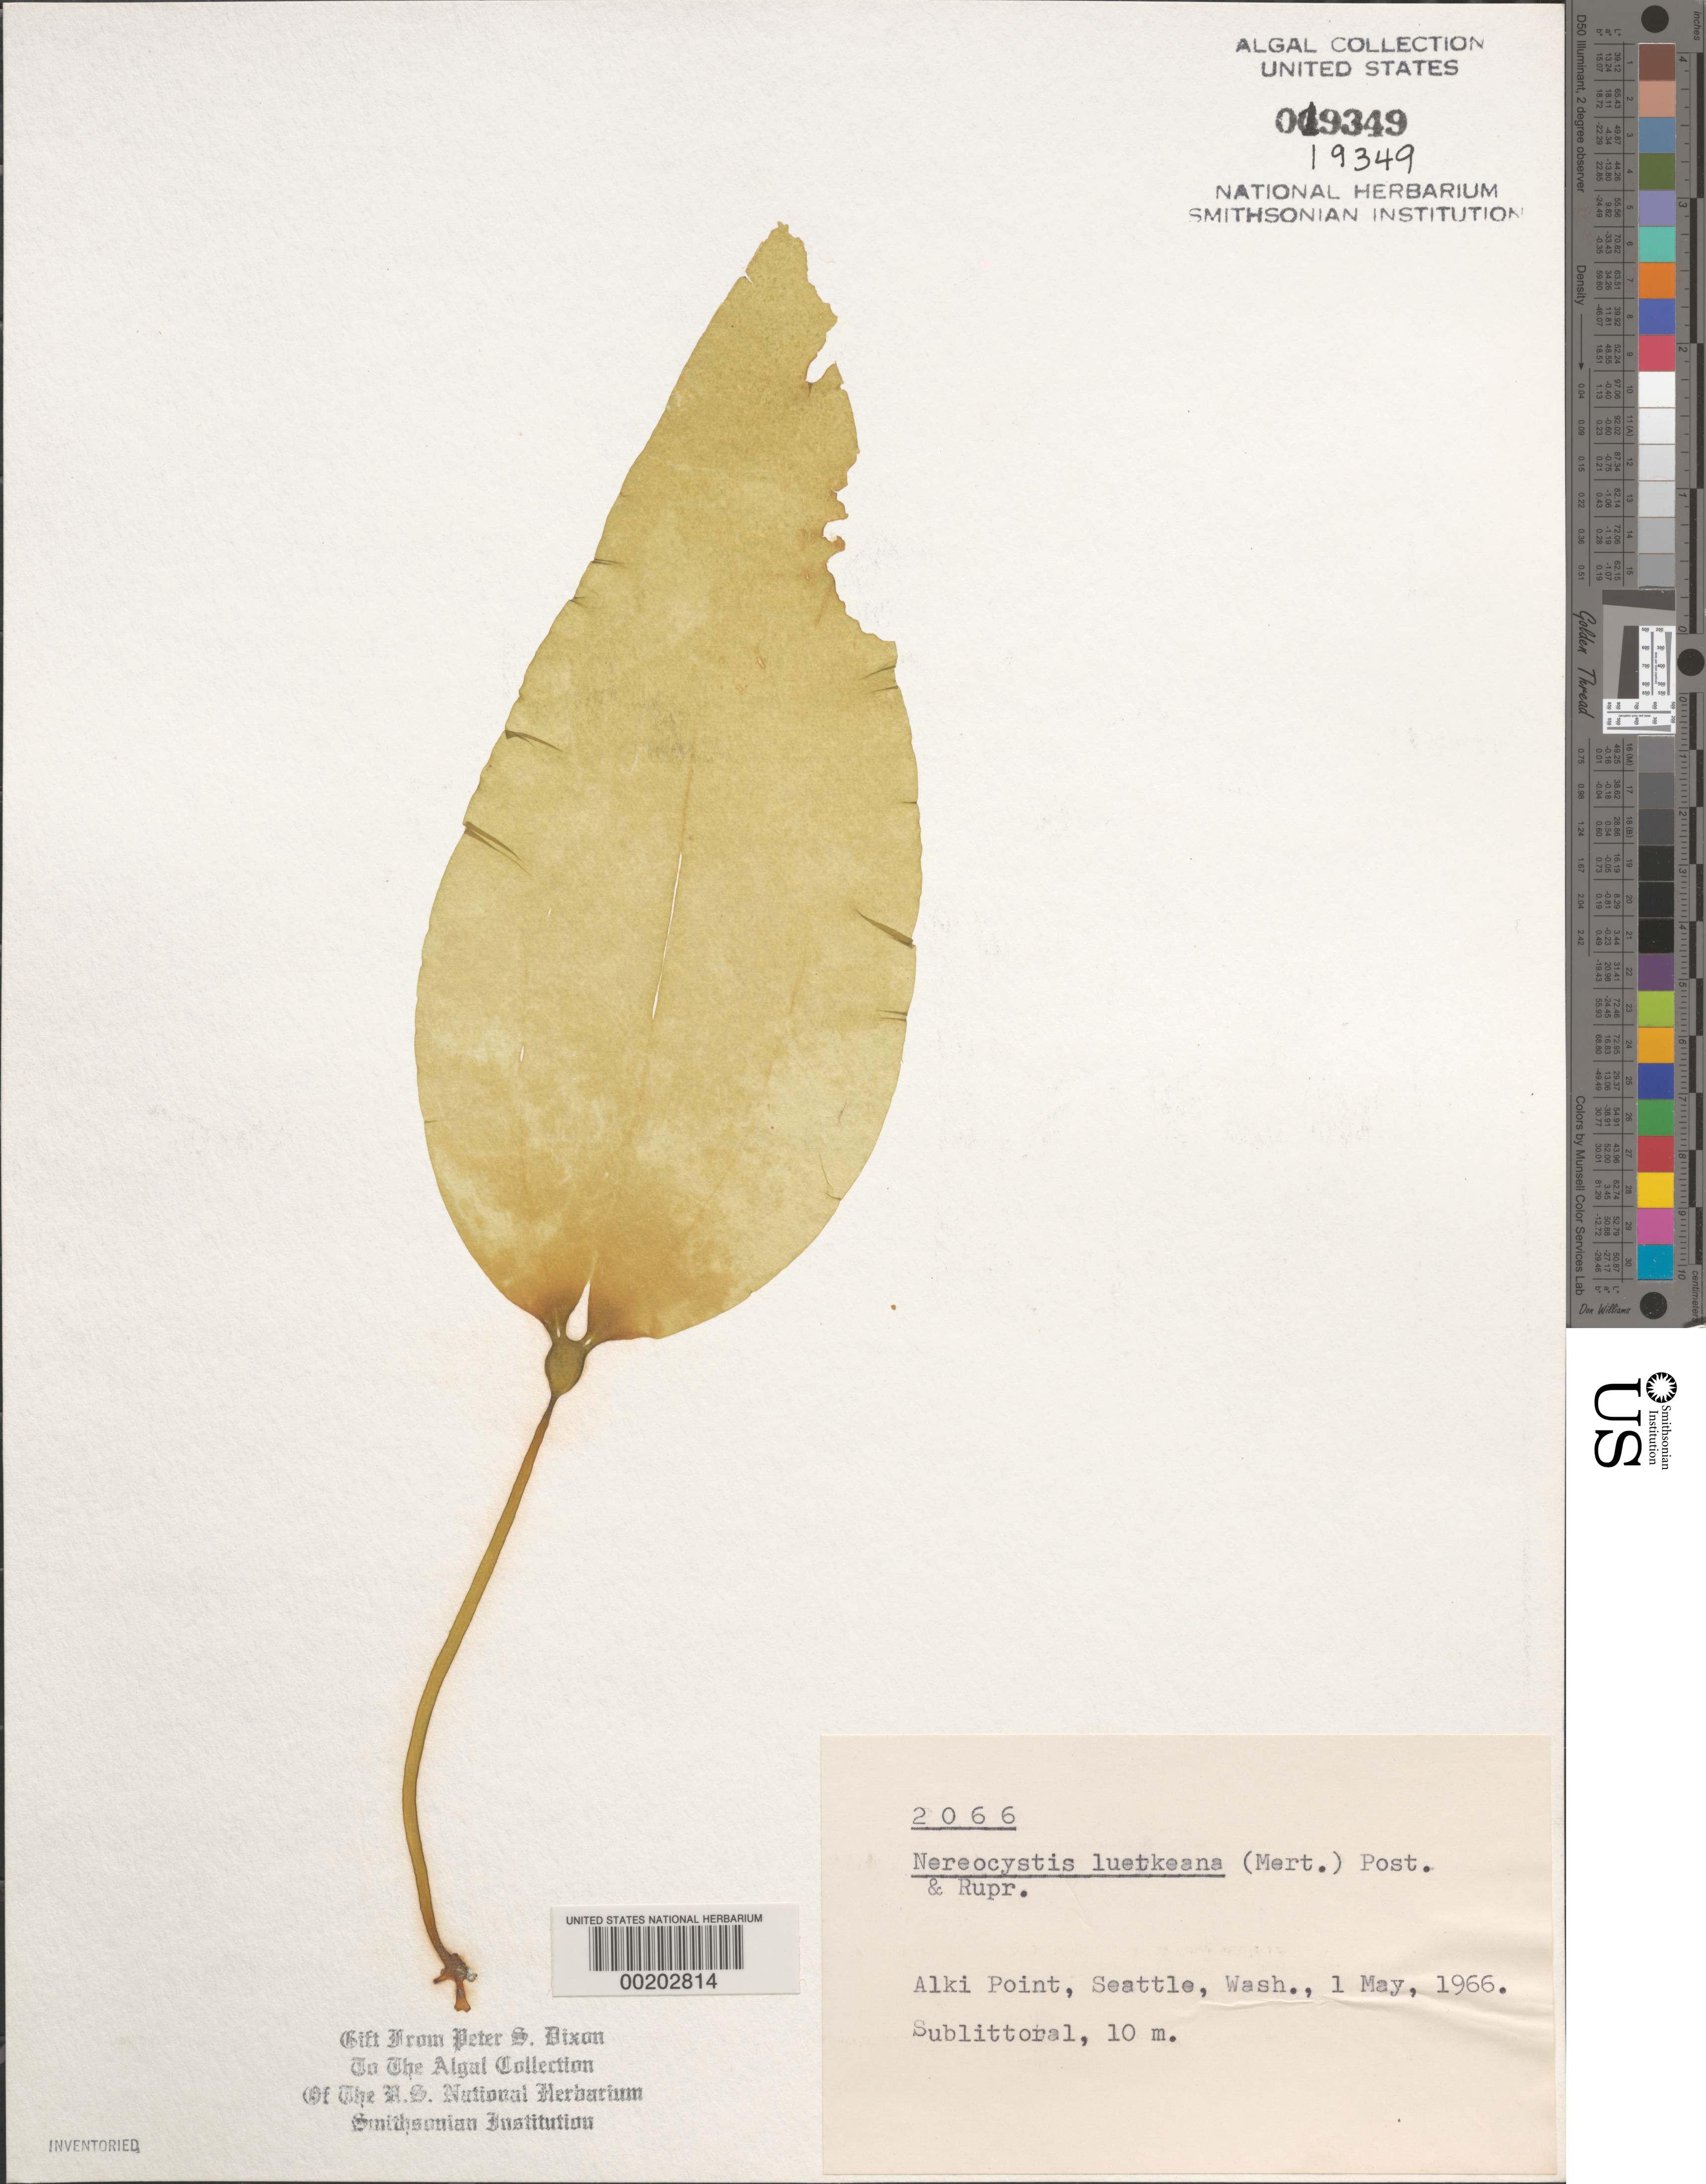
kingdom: Chromista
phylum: Ochrophyta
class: Phaeophyceae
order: Laminariales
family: Laminariaceae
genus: Nereocystis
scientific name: Nereocystis luetkeana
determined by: Dixon, P. S.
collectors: P. S. Dixon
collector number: PSD 2066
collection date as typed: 01 May 1966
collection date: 1966-05-01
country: United States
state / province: Washington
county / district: King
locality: Alki Point, Seattle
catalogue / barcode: US 19349